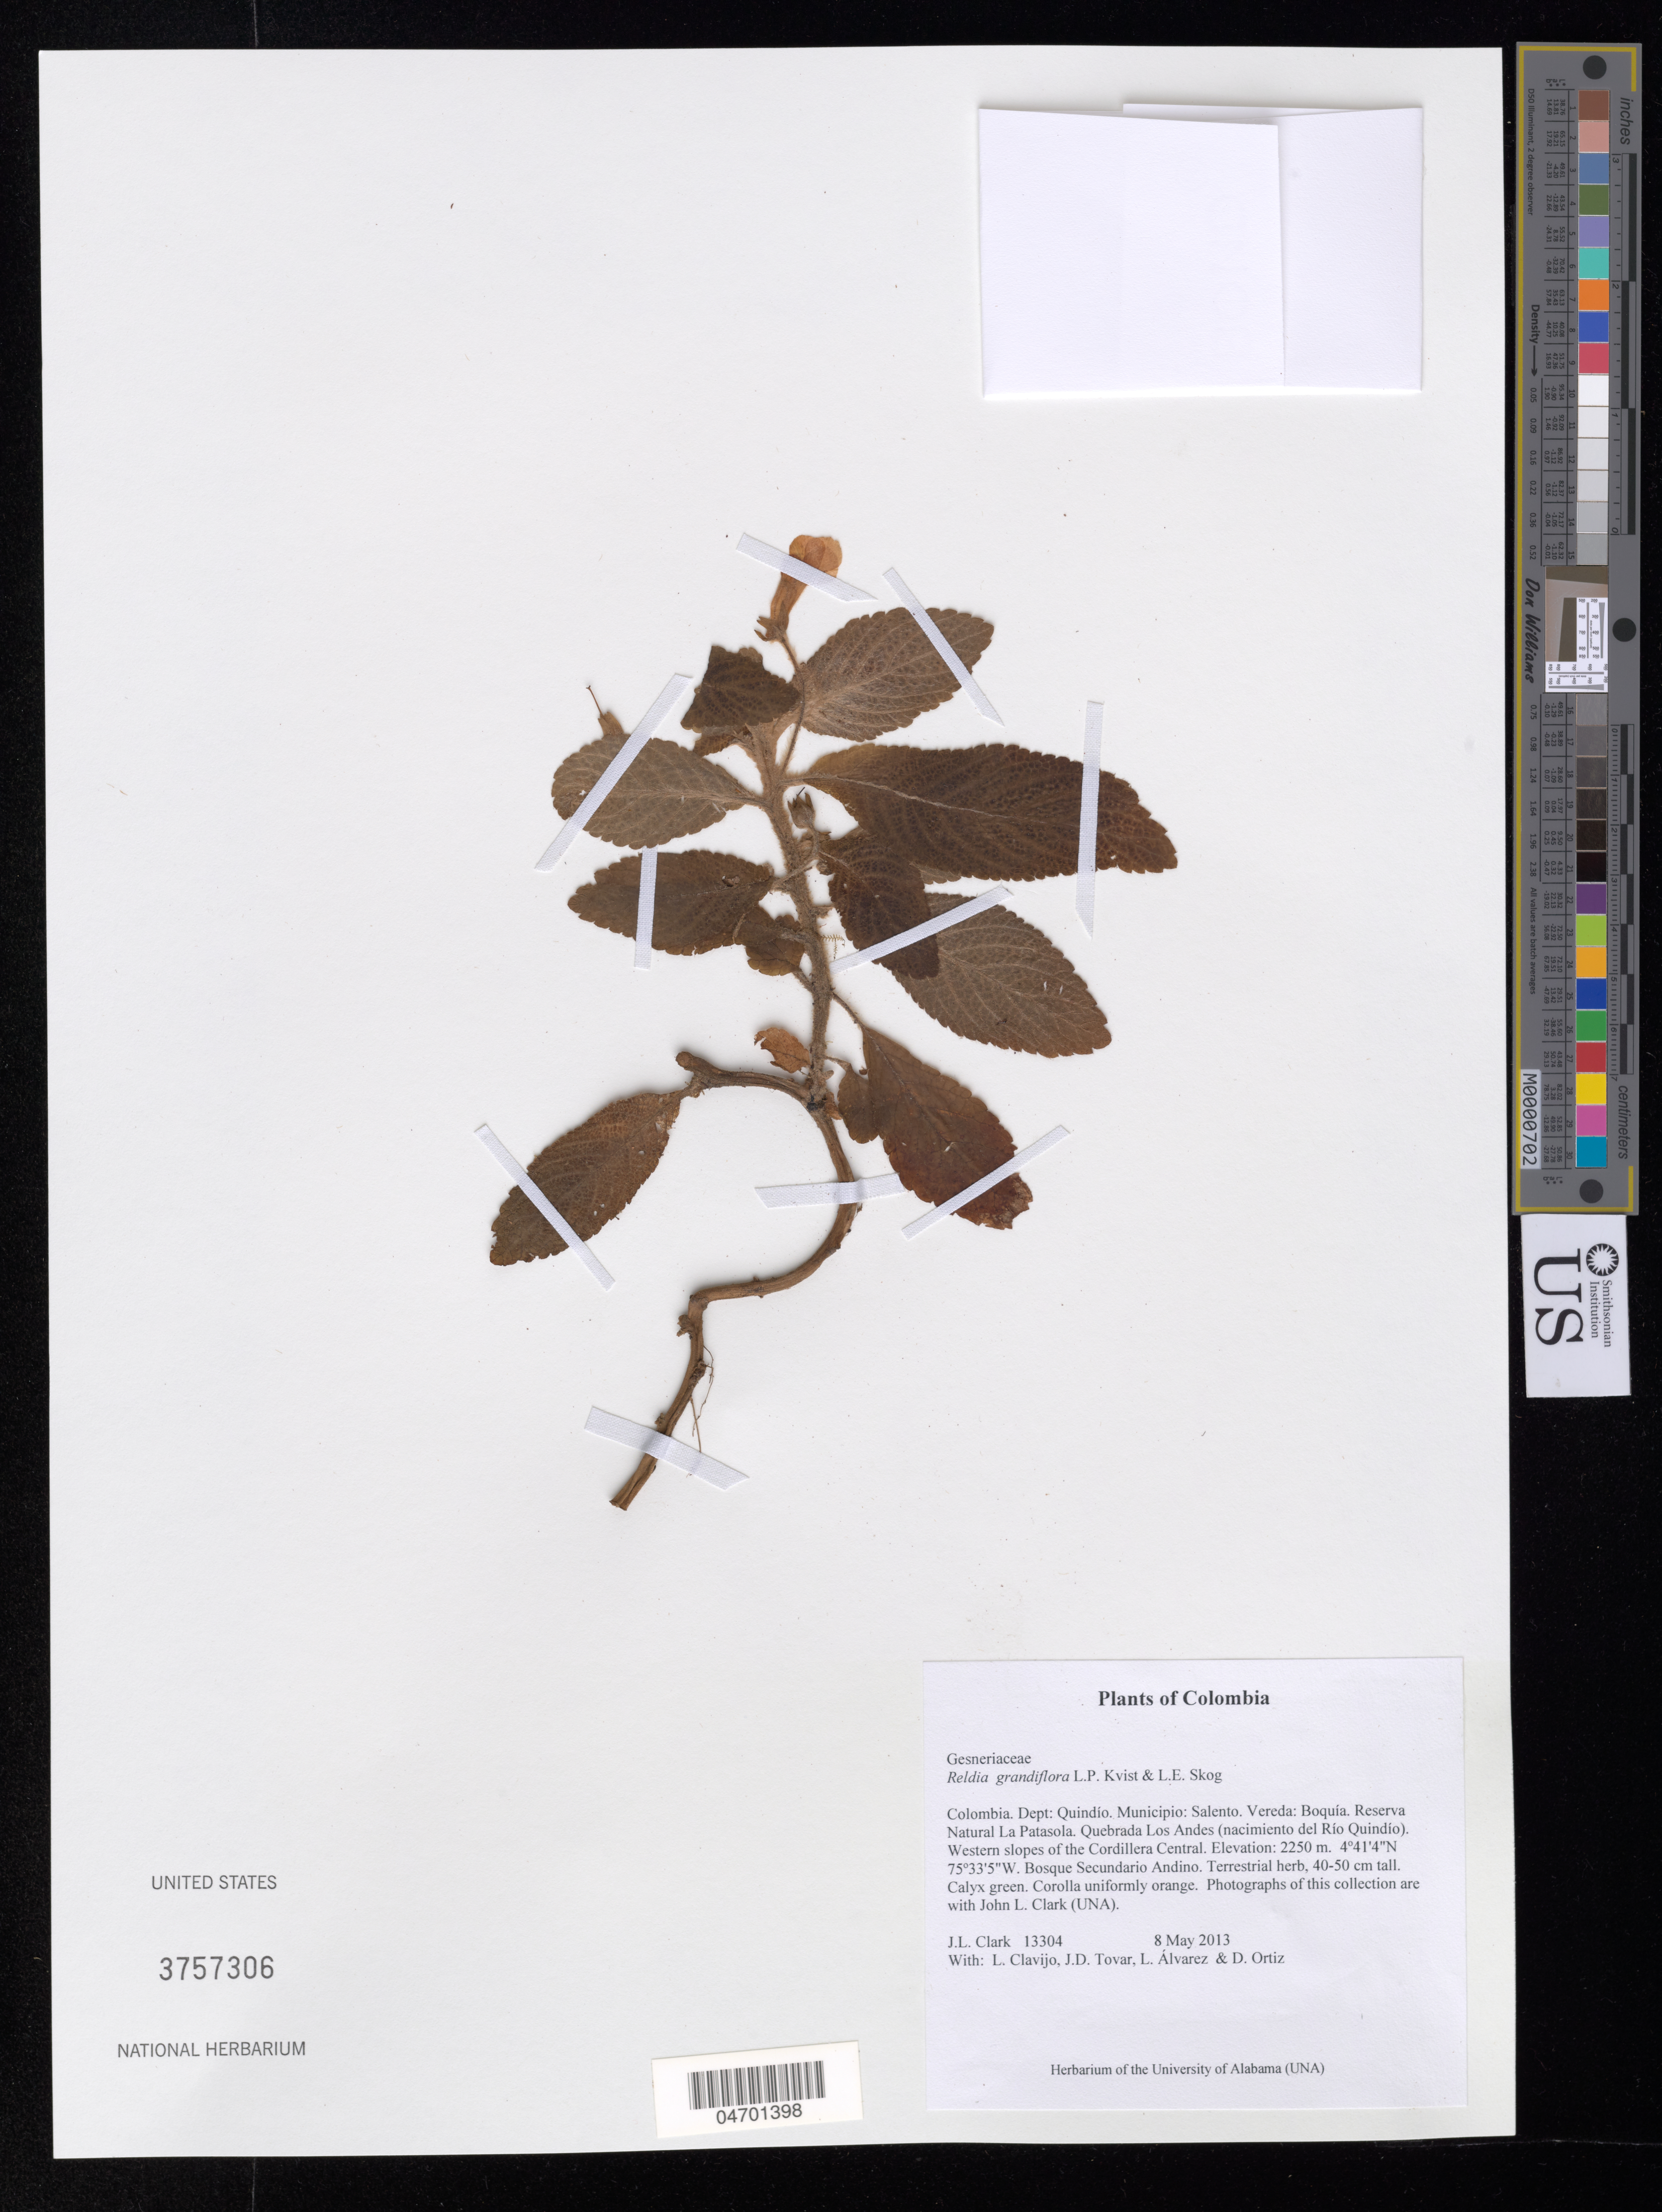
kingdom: Plantae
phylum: Tracheophyta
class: Magnoliopsida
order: Lamiales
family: Gesneriaceae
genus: Reldia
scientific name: Reldia grandiflora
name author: L.P. Kvist & L.E. Skog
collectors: J. L. Clark, L. Clavijo, J. Tovar & L. Alvarez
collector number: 13304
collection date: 2013-05-08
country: Colombia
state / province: Quindío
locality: Dept: Quindío. Municipio: Salento. Vereda: Boquía. Reserva Natural La Patasola. Quebrada Los Andes (nacimiento del Río Quindío). Western slopes of the Cordillera Central.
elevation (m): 2250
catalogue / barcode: US 3757306